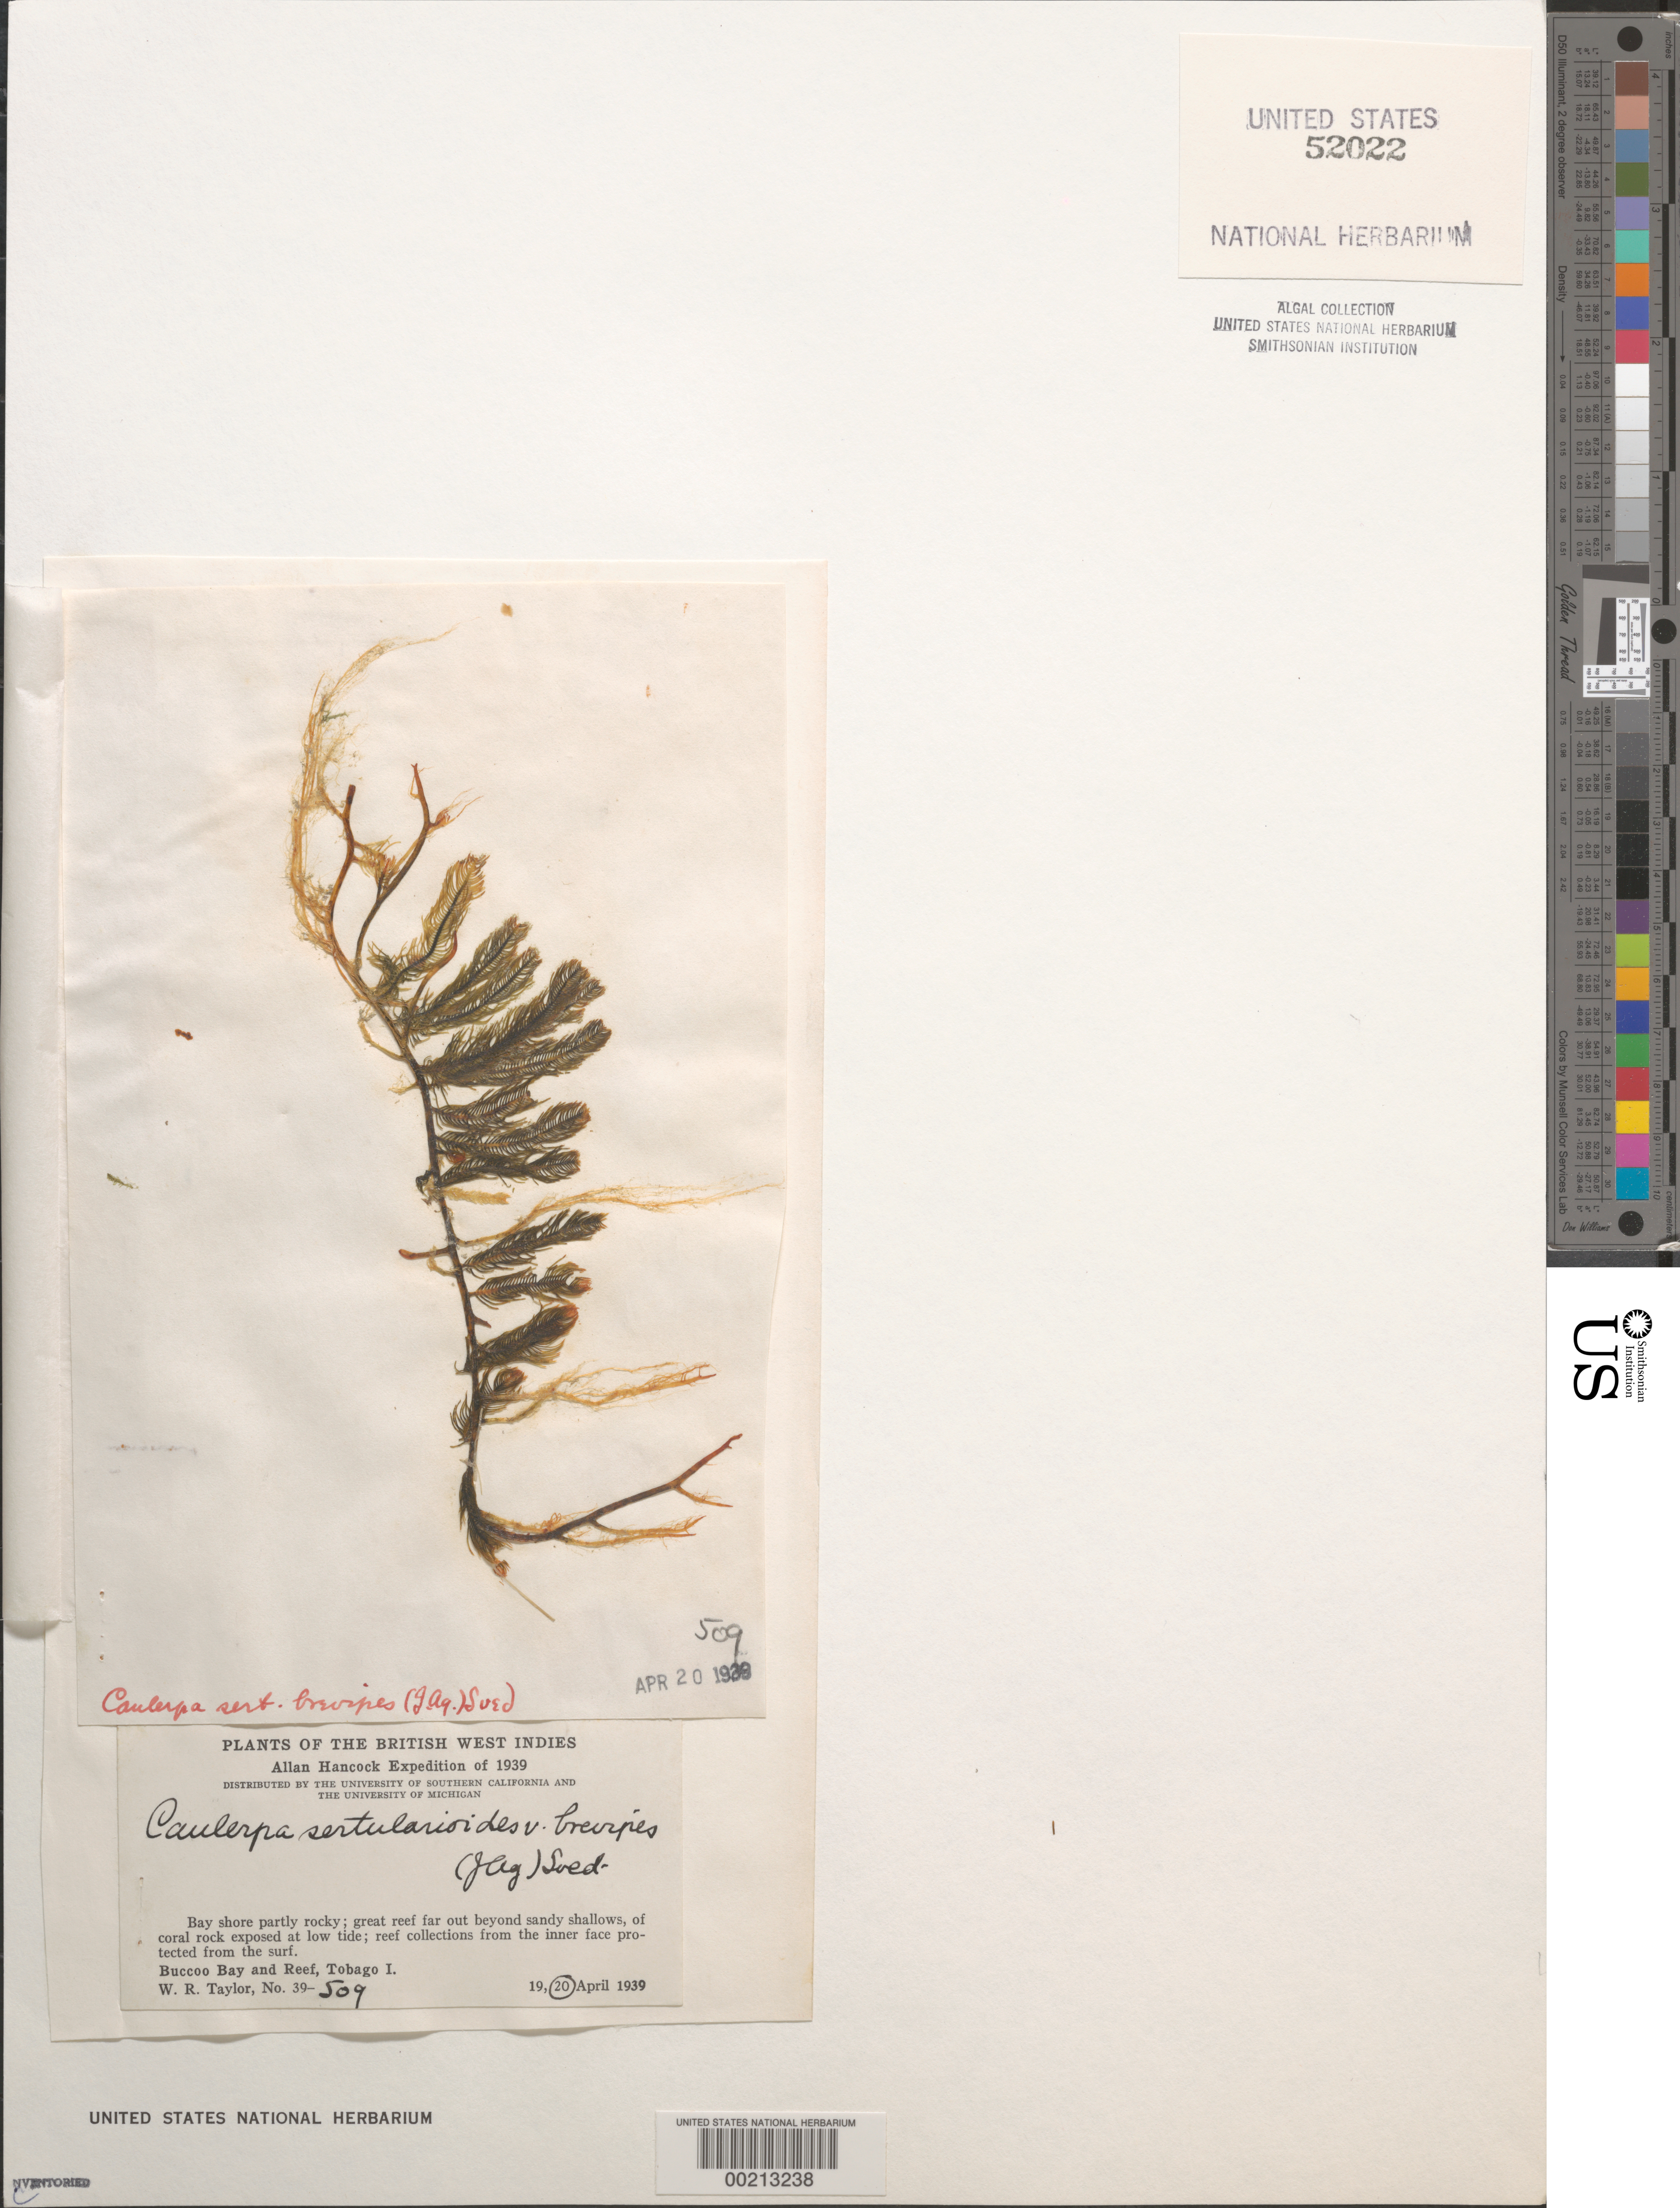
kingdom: Plantae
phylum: Chlorophyta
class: Ulvophyceae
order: Bryopsidales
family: Caulerpaceae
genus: Caulerpa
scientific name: Caulerpa sertularioides var. brevipes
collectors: W. R. Taylor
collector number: WRT 39-509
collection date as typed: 20 April 1939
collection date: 1939-04-20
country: Trinidad and Tobago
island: Tobago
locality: Bucco Bay (Buccoo Bay) and Bucco Reef (Buccoo Reef)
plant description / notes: Allan Hancock Expedition of 1939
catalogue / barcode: US 52022